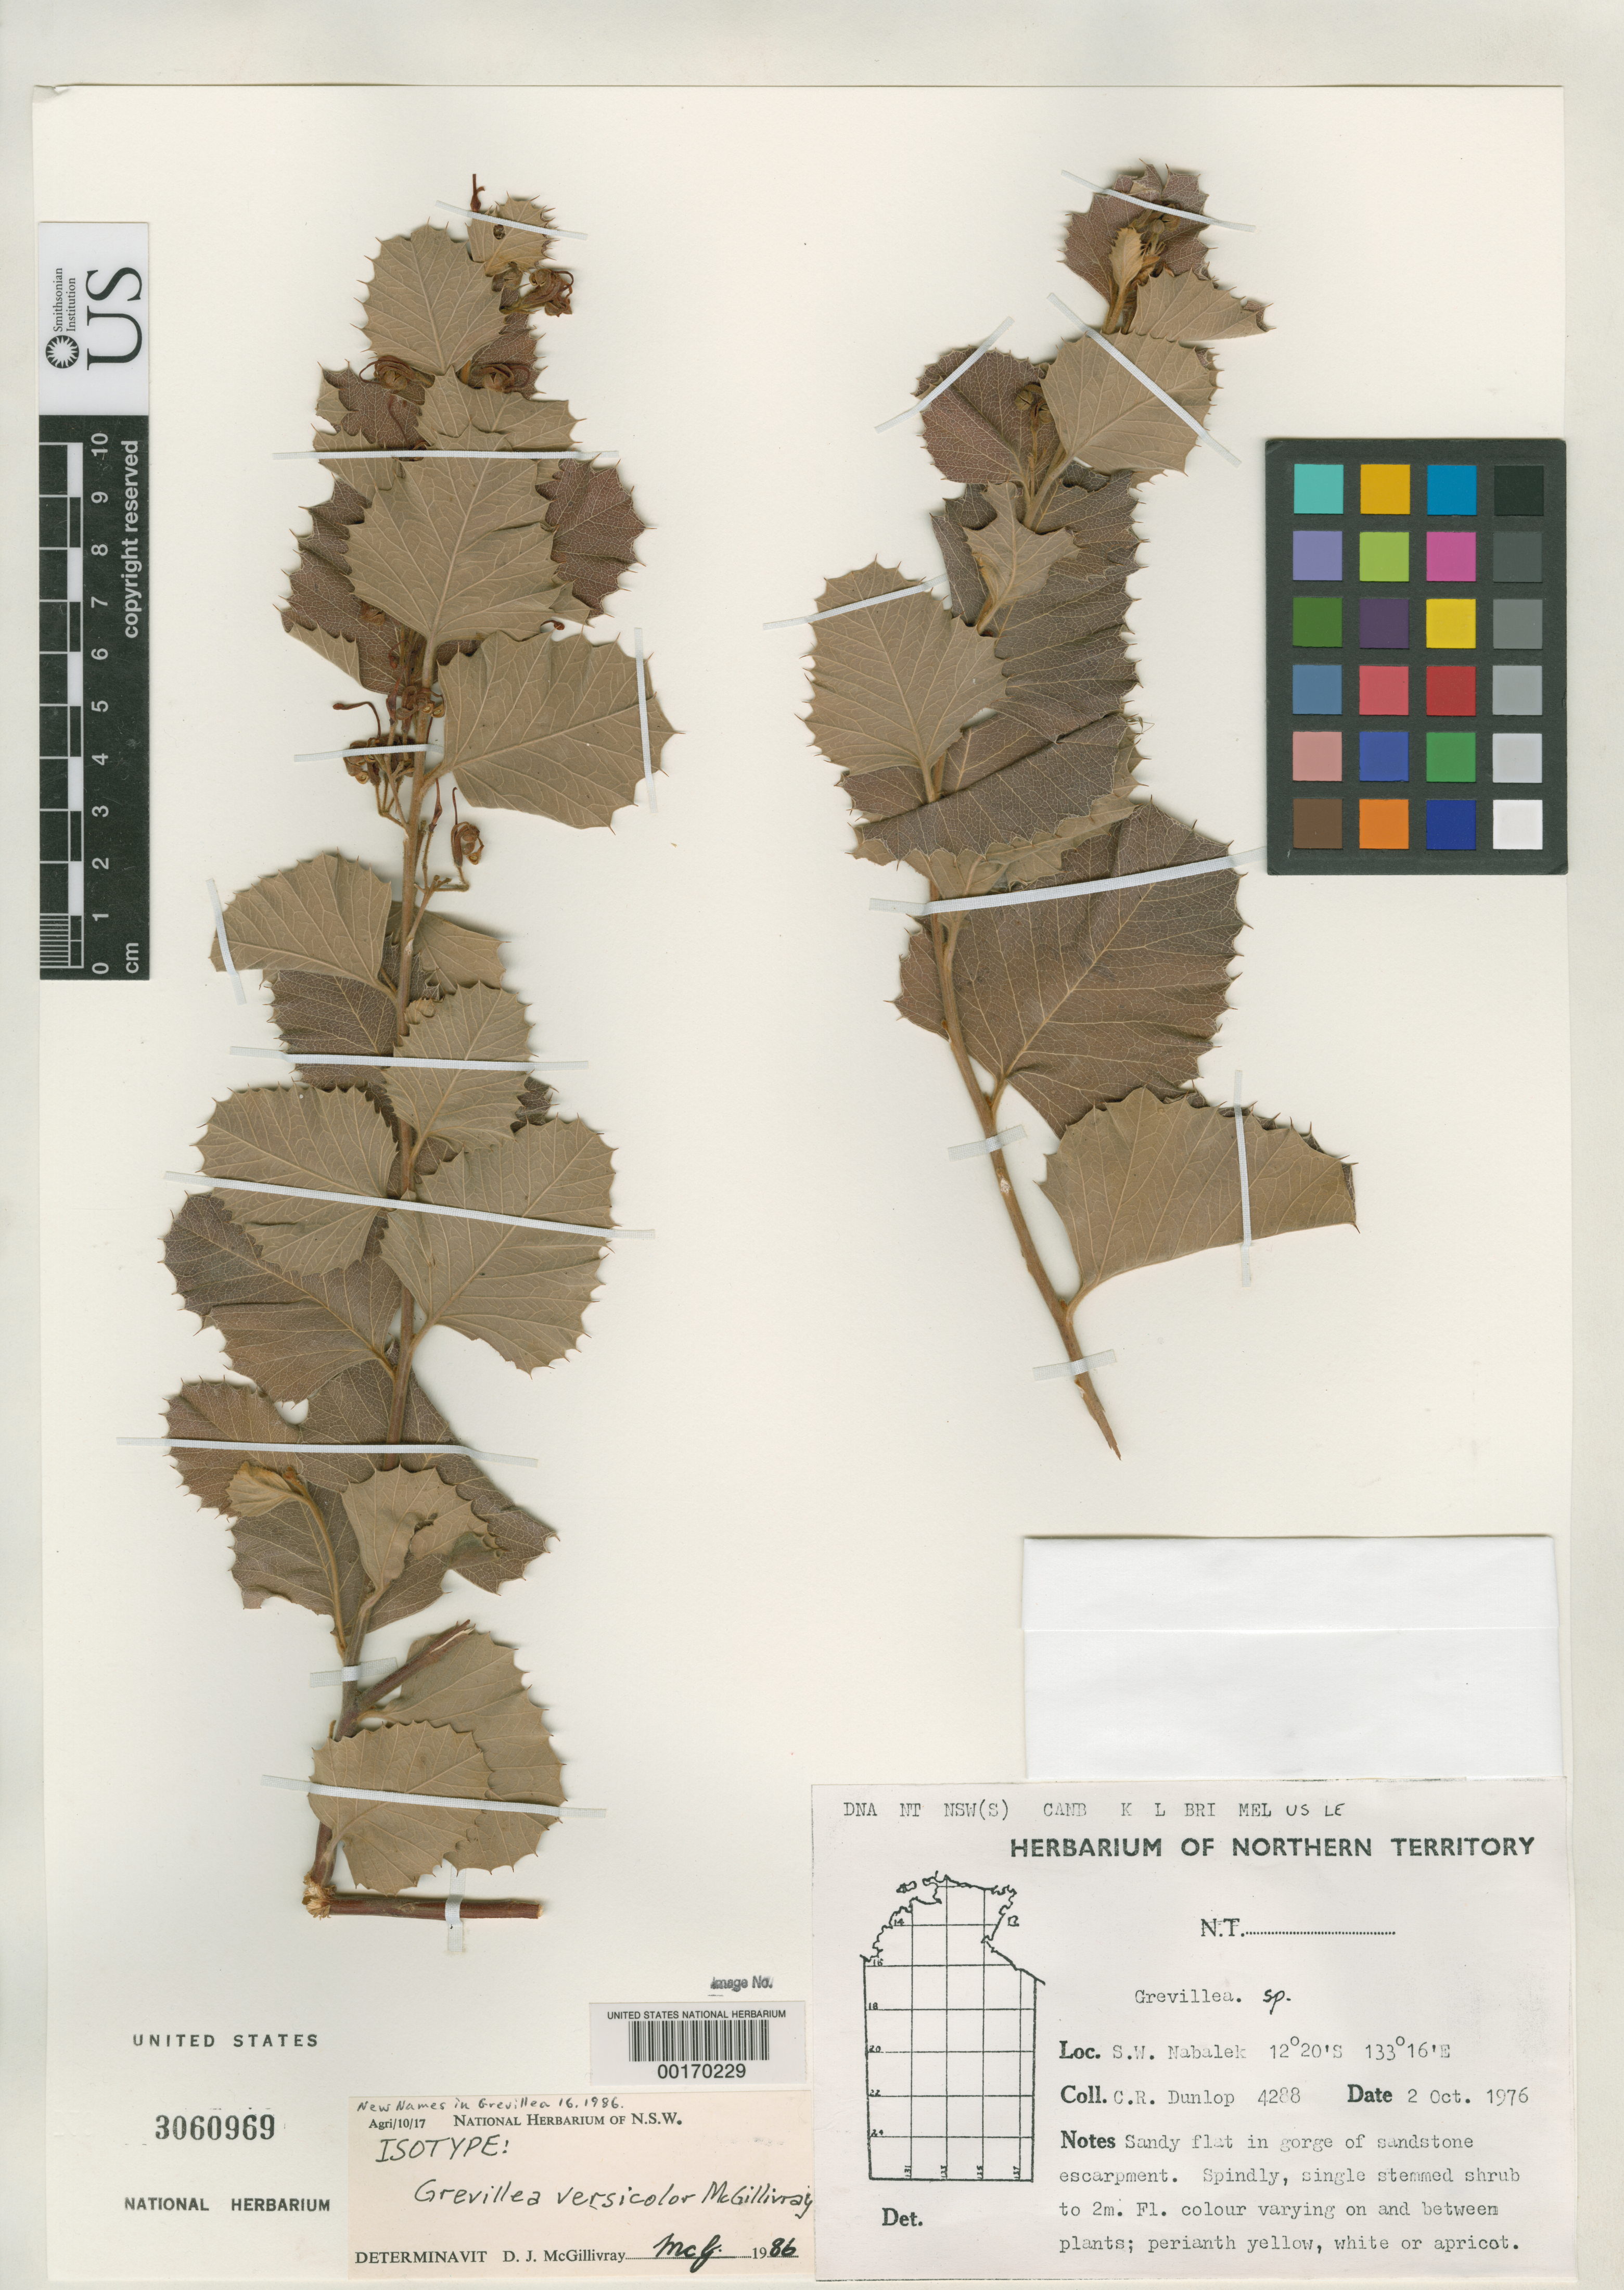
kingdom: Plantae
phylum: Tracheophyta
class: Magnoliopsida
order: Proteales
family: Proteaceae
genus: Grevillea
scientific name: Grevillea versicolor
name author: McGill.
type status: Isotype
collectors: C. Dunlop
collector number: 4288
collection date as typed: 02 Oct 1976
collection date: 1976-10-02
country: Australia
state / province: Northern Territory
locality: SW Nabalek, sandy flat in gorge of sandstone escarpment.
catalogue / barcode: US 3060969